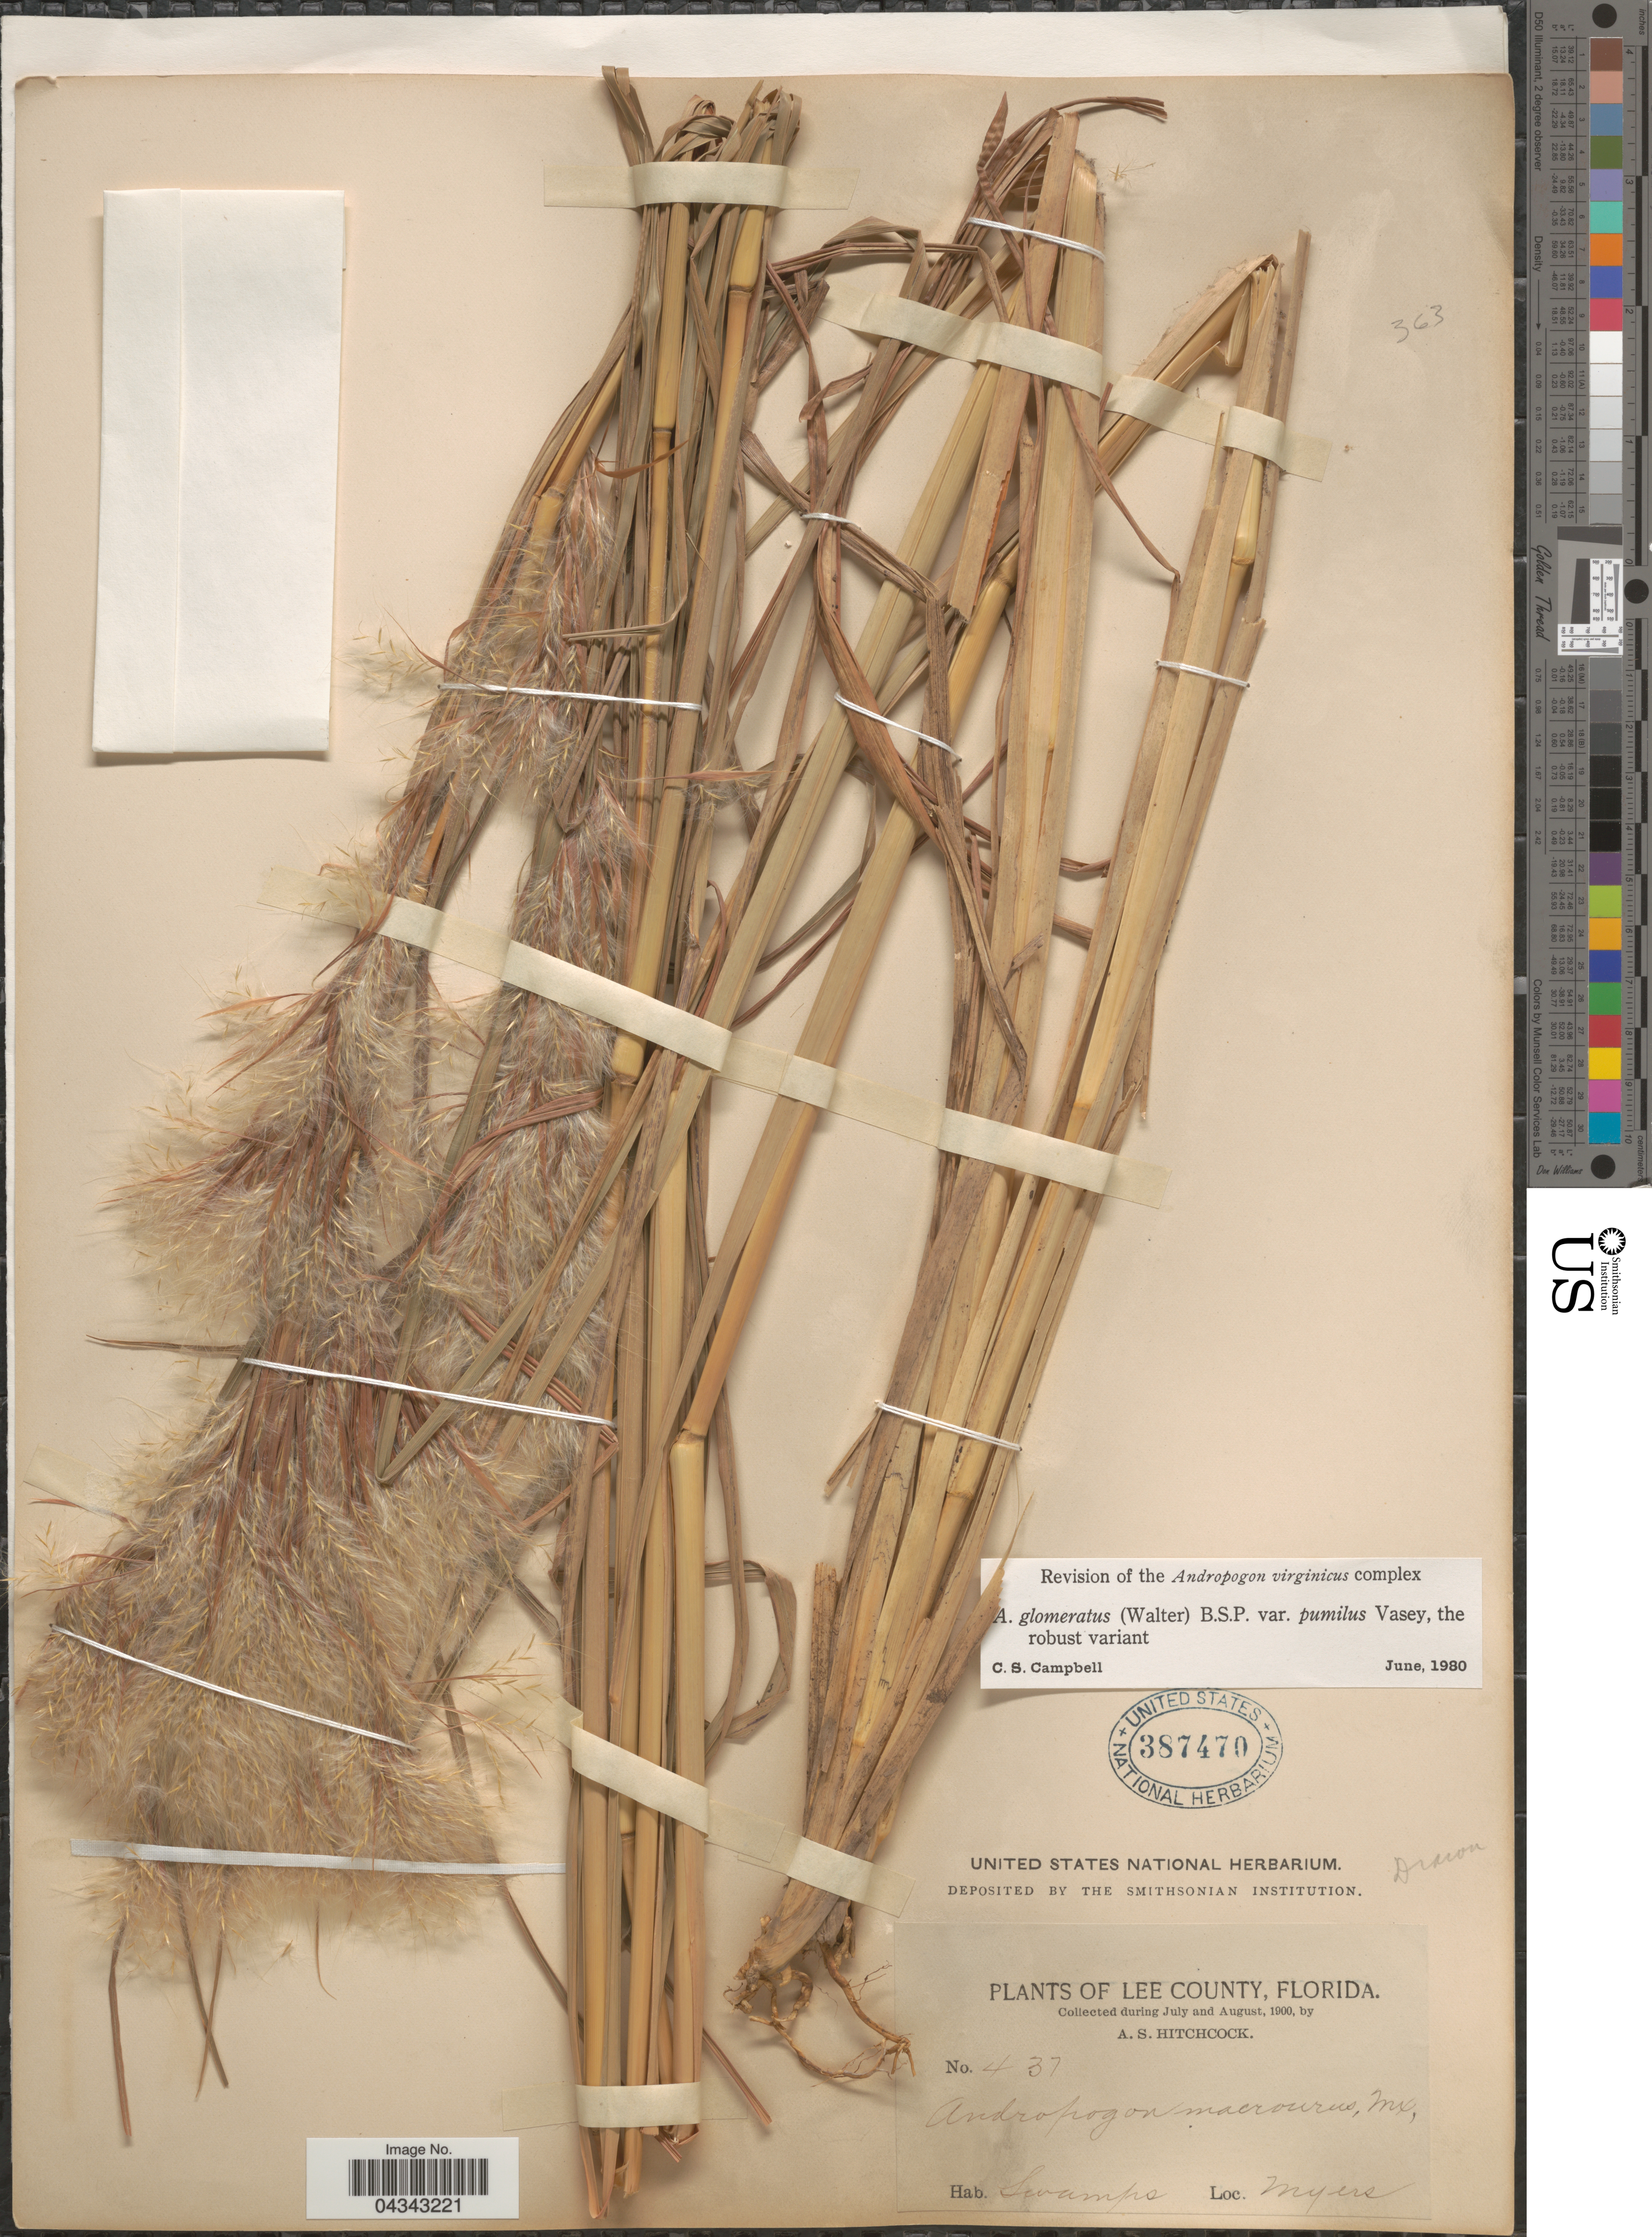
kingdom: Plantae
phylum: Tracheophyta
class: Liliopsida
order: Poales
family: Poaceae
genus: Andropogon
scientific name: Andropogon glomeratus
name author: (Walter) Britton, Stearns & Poggenb.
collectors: A. S. Hitchcock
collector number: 437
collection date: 1900-07/1900-08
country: United States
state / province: Florida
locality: Lee County. Myers.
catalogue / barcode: US 387470